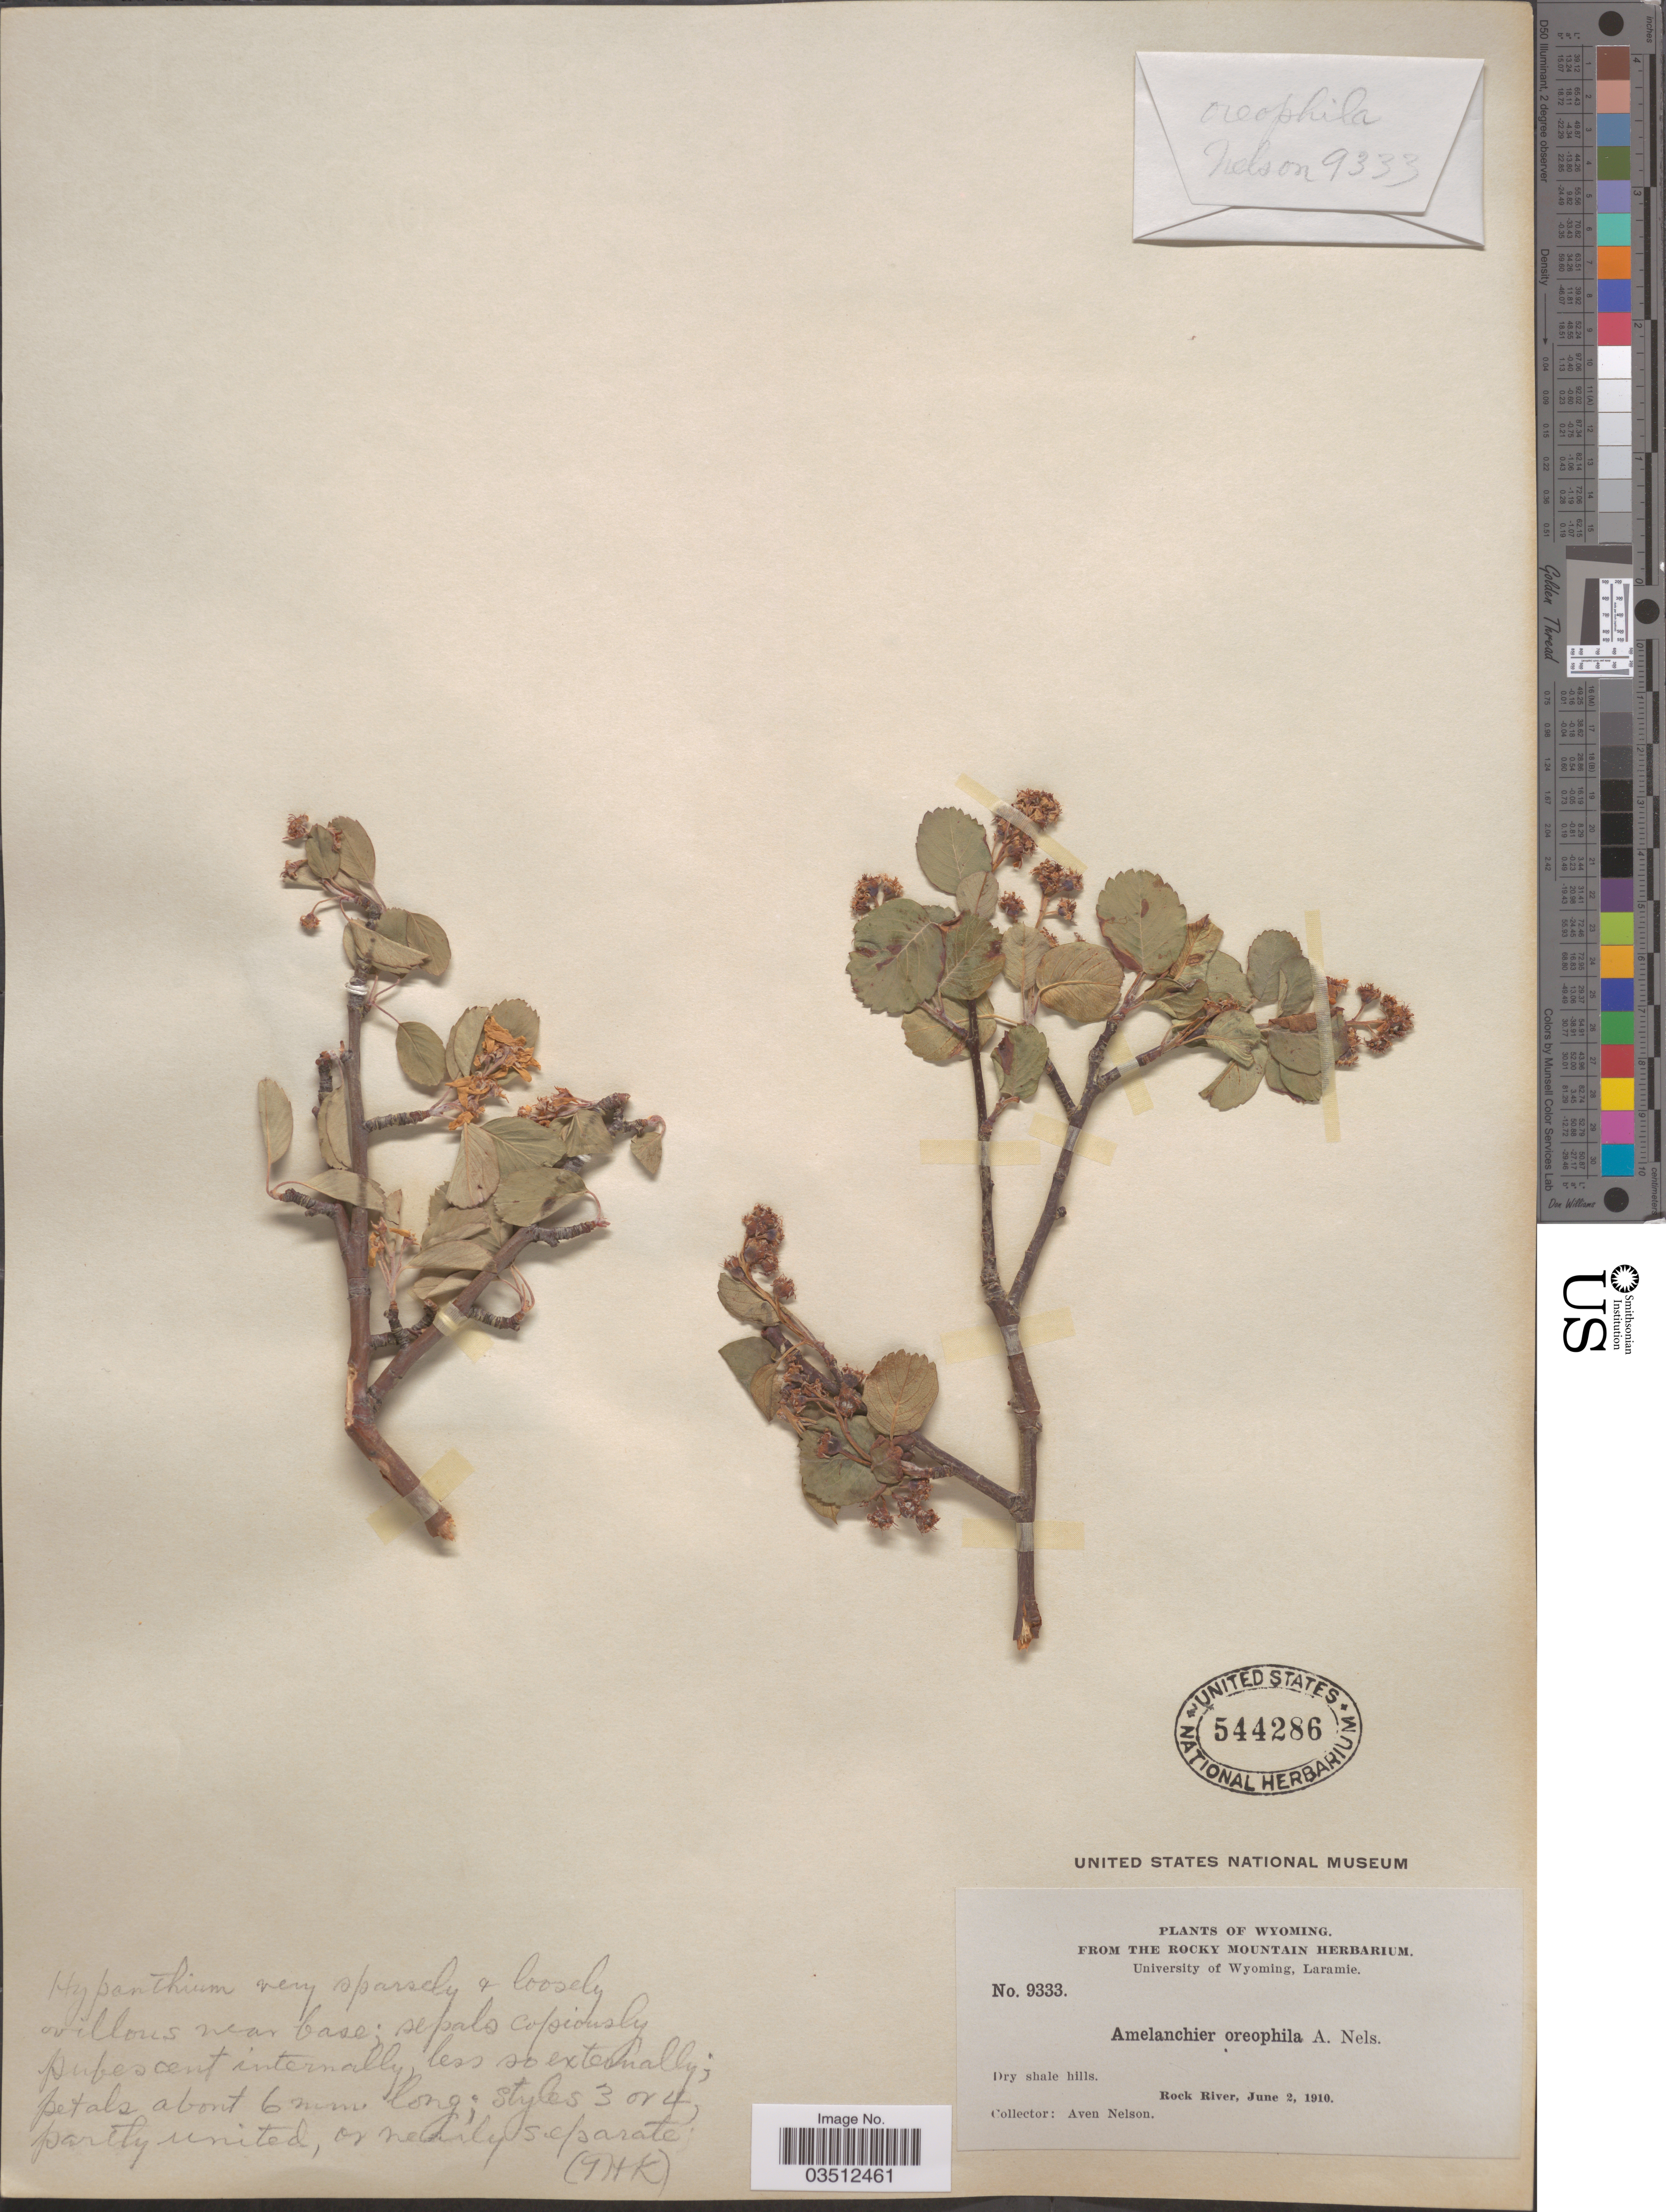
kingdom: Plantae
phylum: Tracheophyta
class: Magnoliopsida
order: Rosales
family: Rosaceae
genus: Amelanchier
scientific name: Amelanchier oreophila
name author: A. Nelson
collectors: A. Nelson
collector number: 9333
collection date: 1910-06-02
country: United States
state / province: Wyoming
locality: Rock River.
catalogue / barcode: US 544286